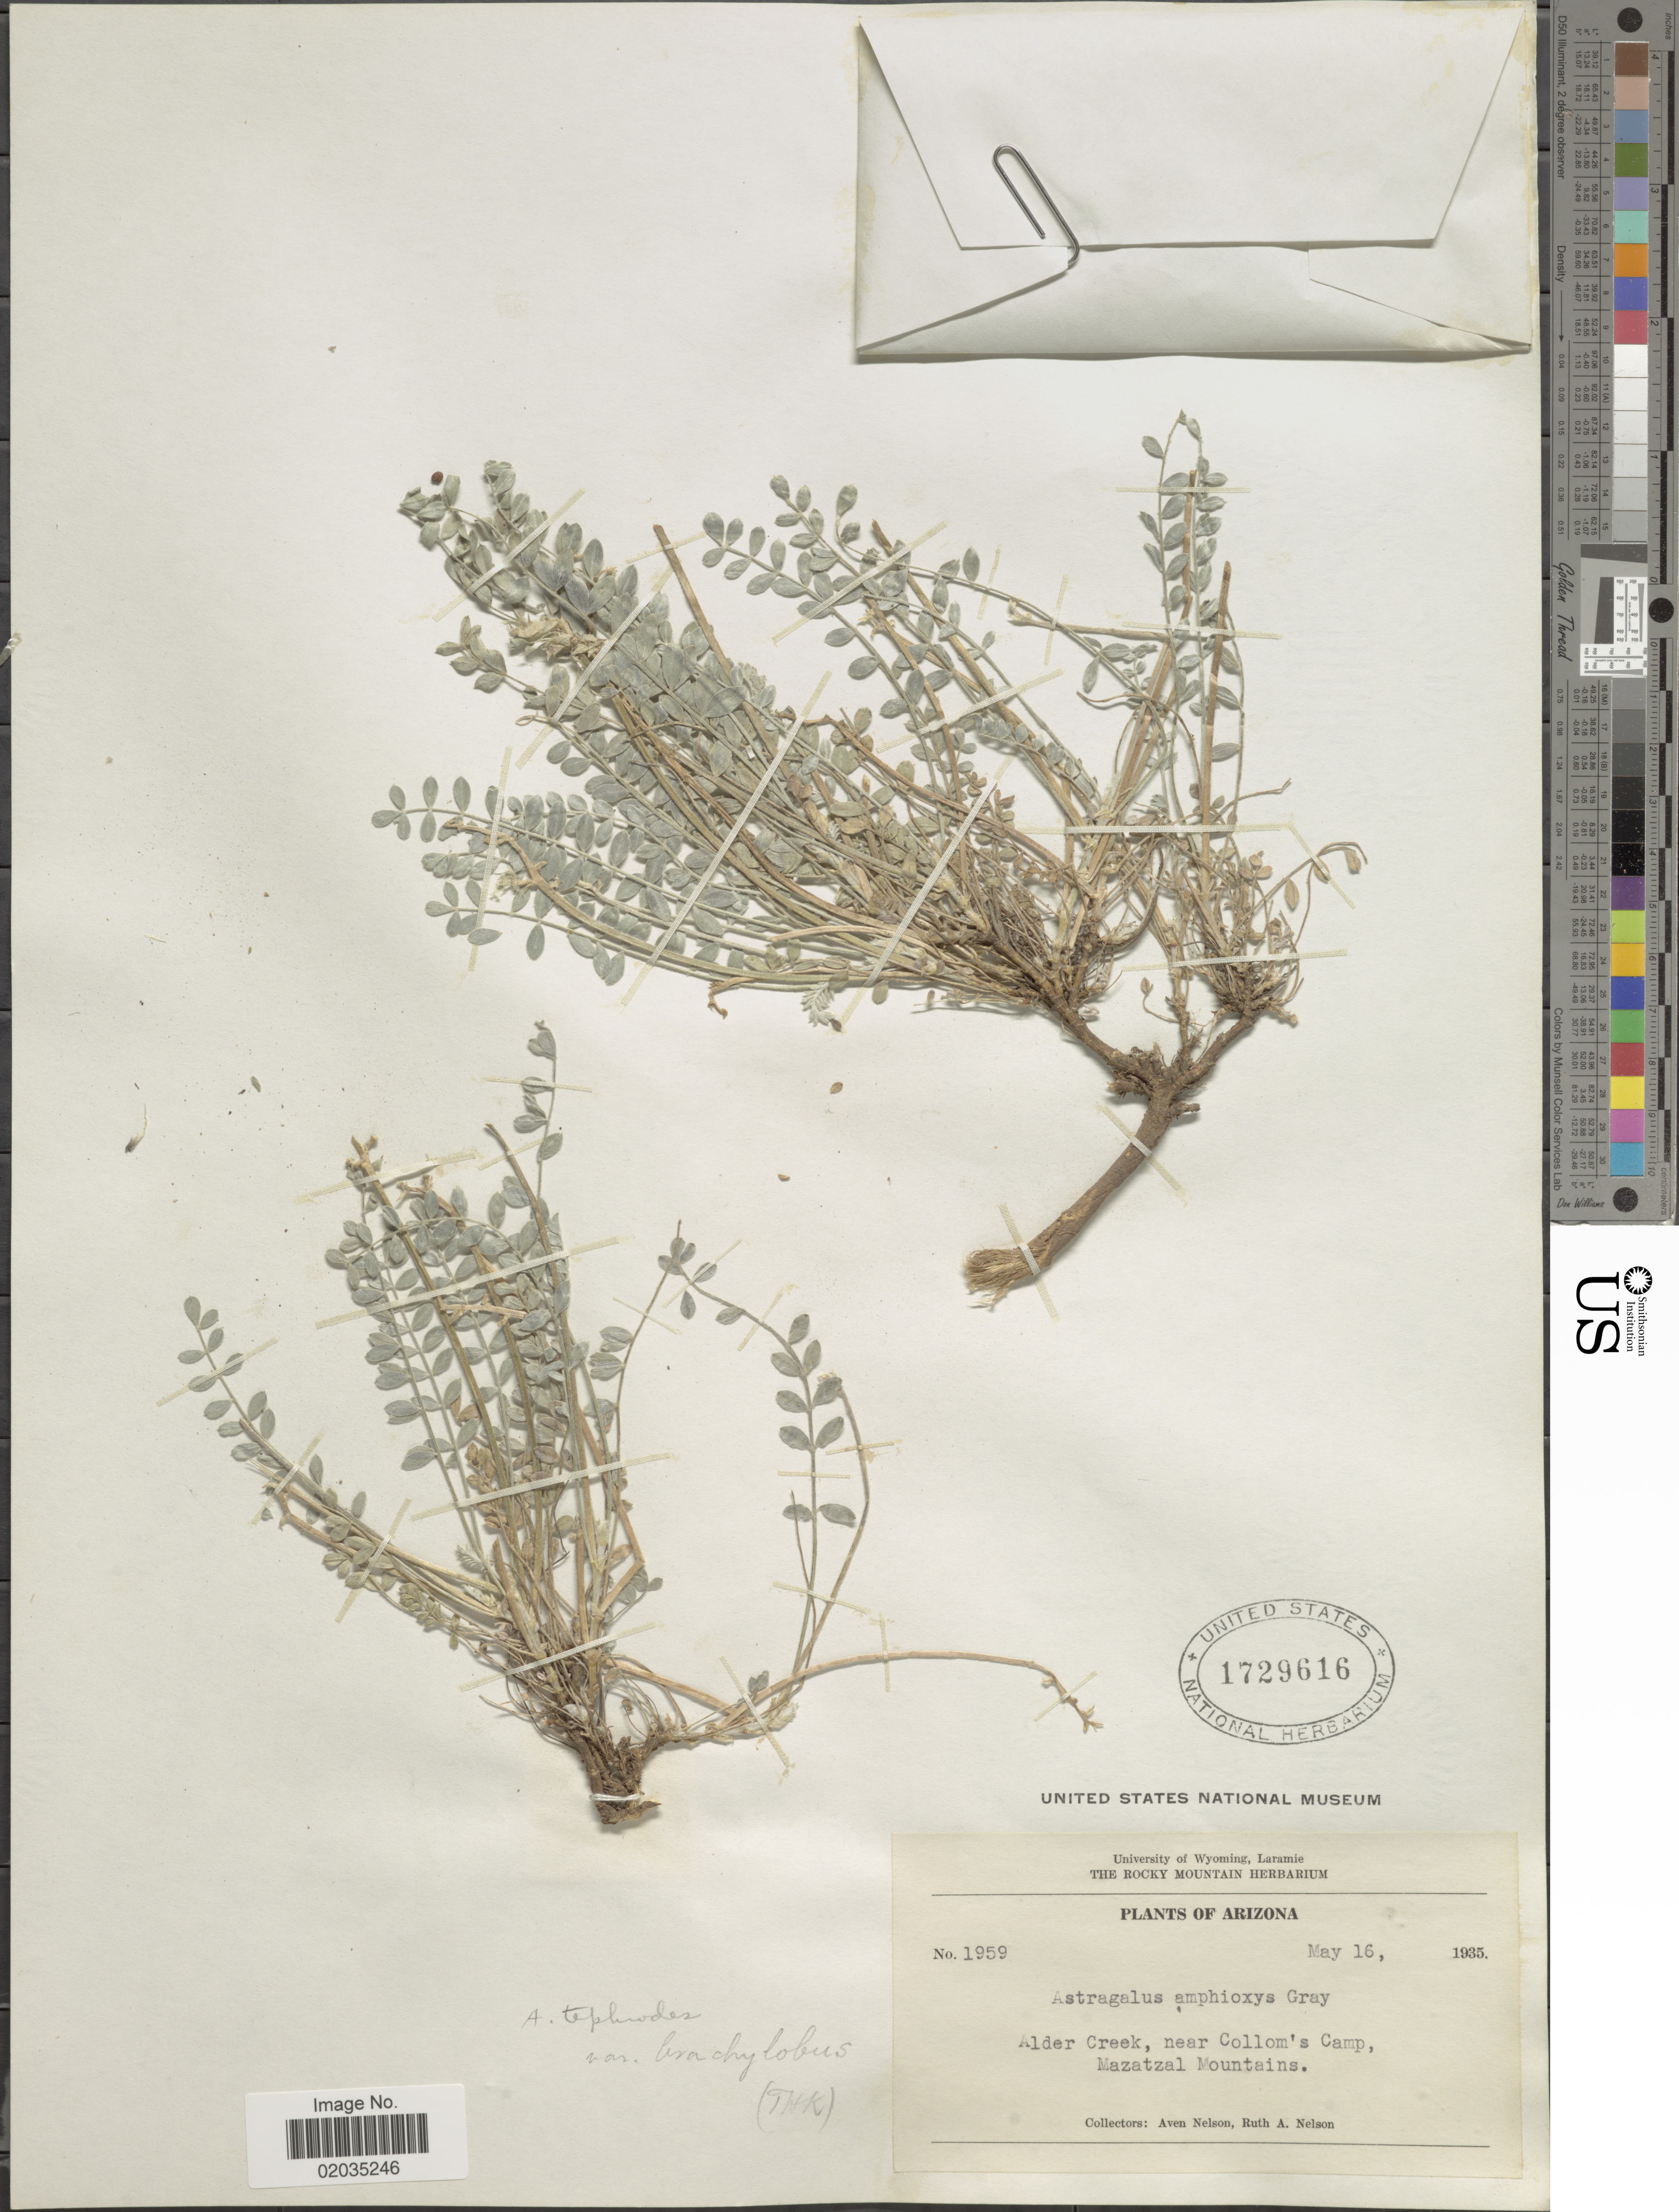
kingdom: Plantae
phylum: Tracheophyta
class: Magnoliopsida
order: Fabales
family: Fabaceae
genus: Astragalus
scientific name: Astragalus tephrodes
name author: A. Gray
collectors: A. Nelson & R. A. Nelson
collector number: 1959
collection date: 1935-05-16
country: United States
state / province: Arizona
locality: Alder Creek, near Collom's Camp, Mazatzal Mountains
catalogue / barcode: US 1729616